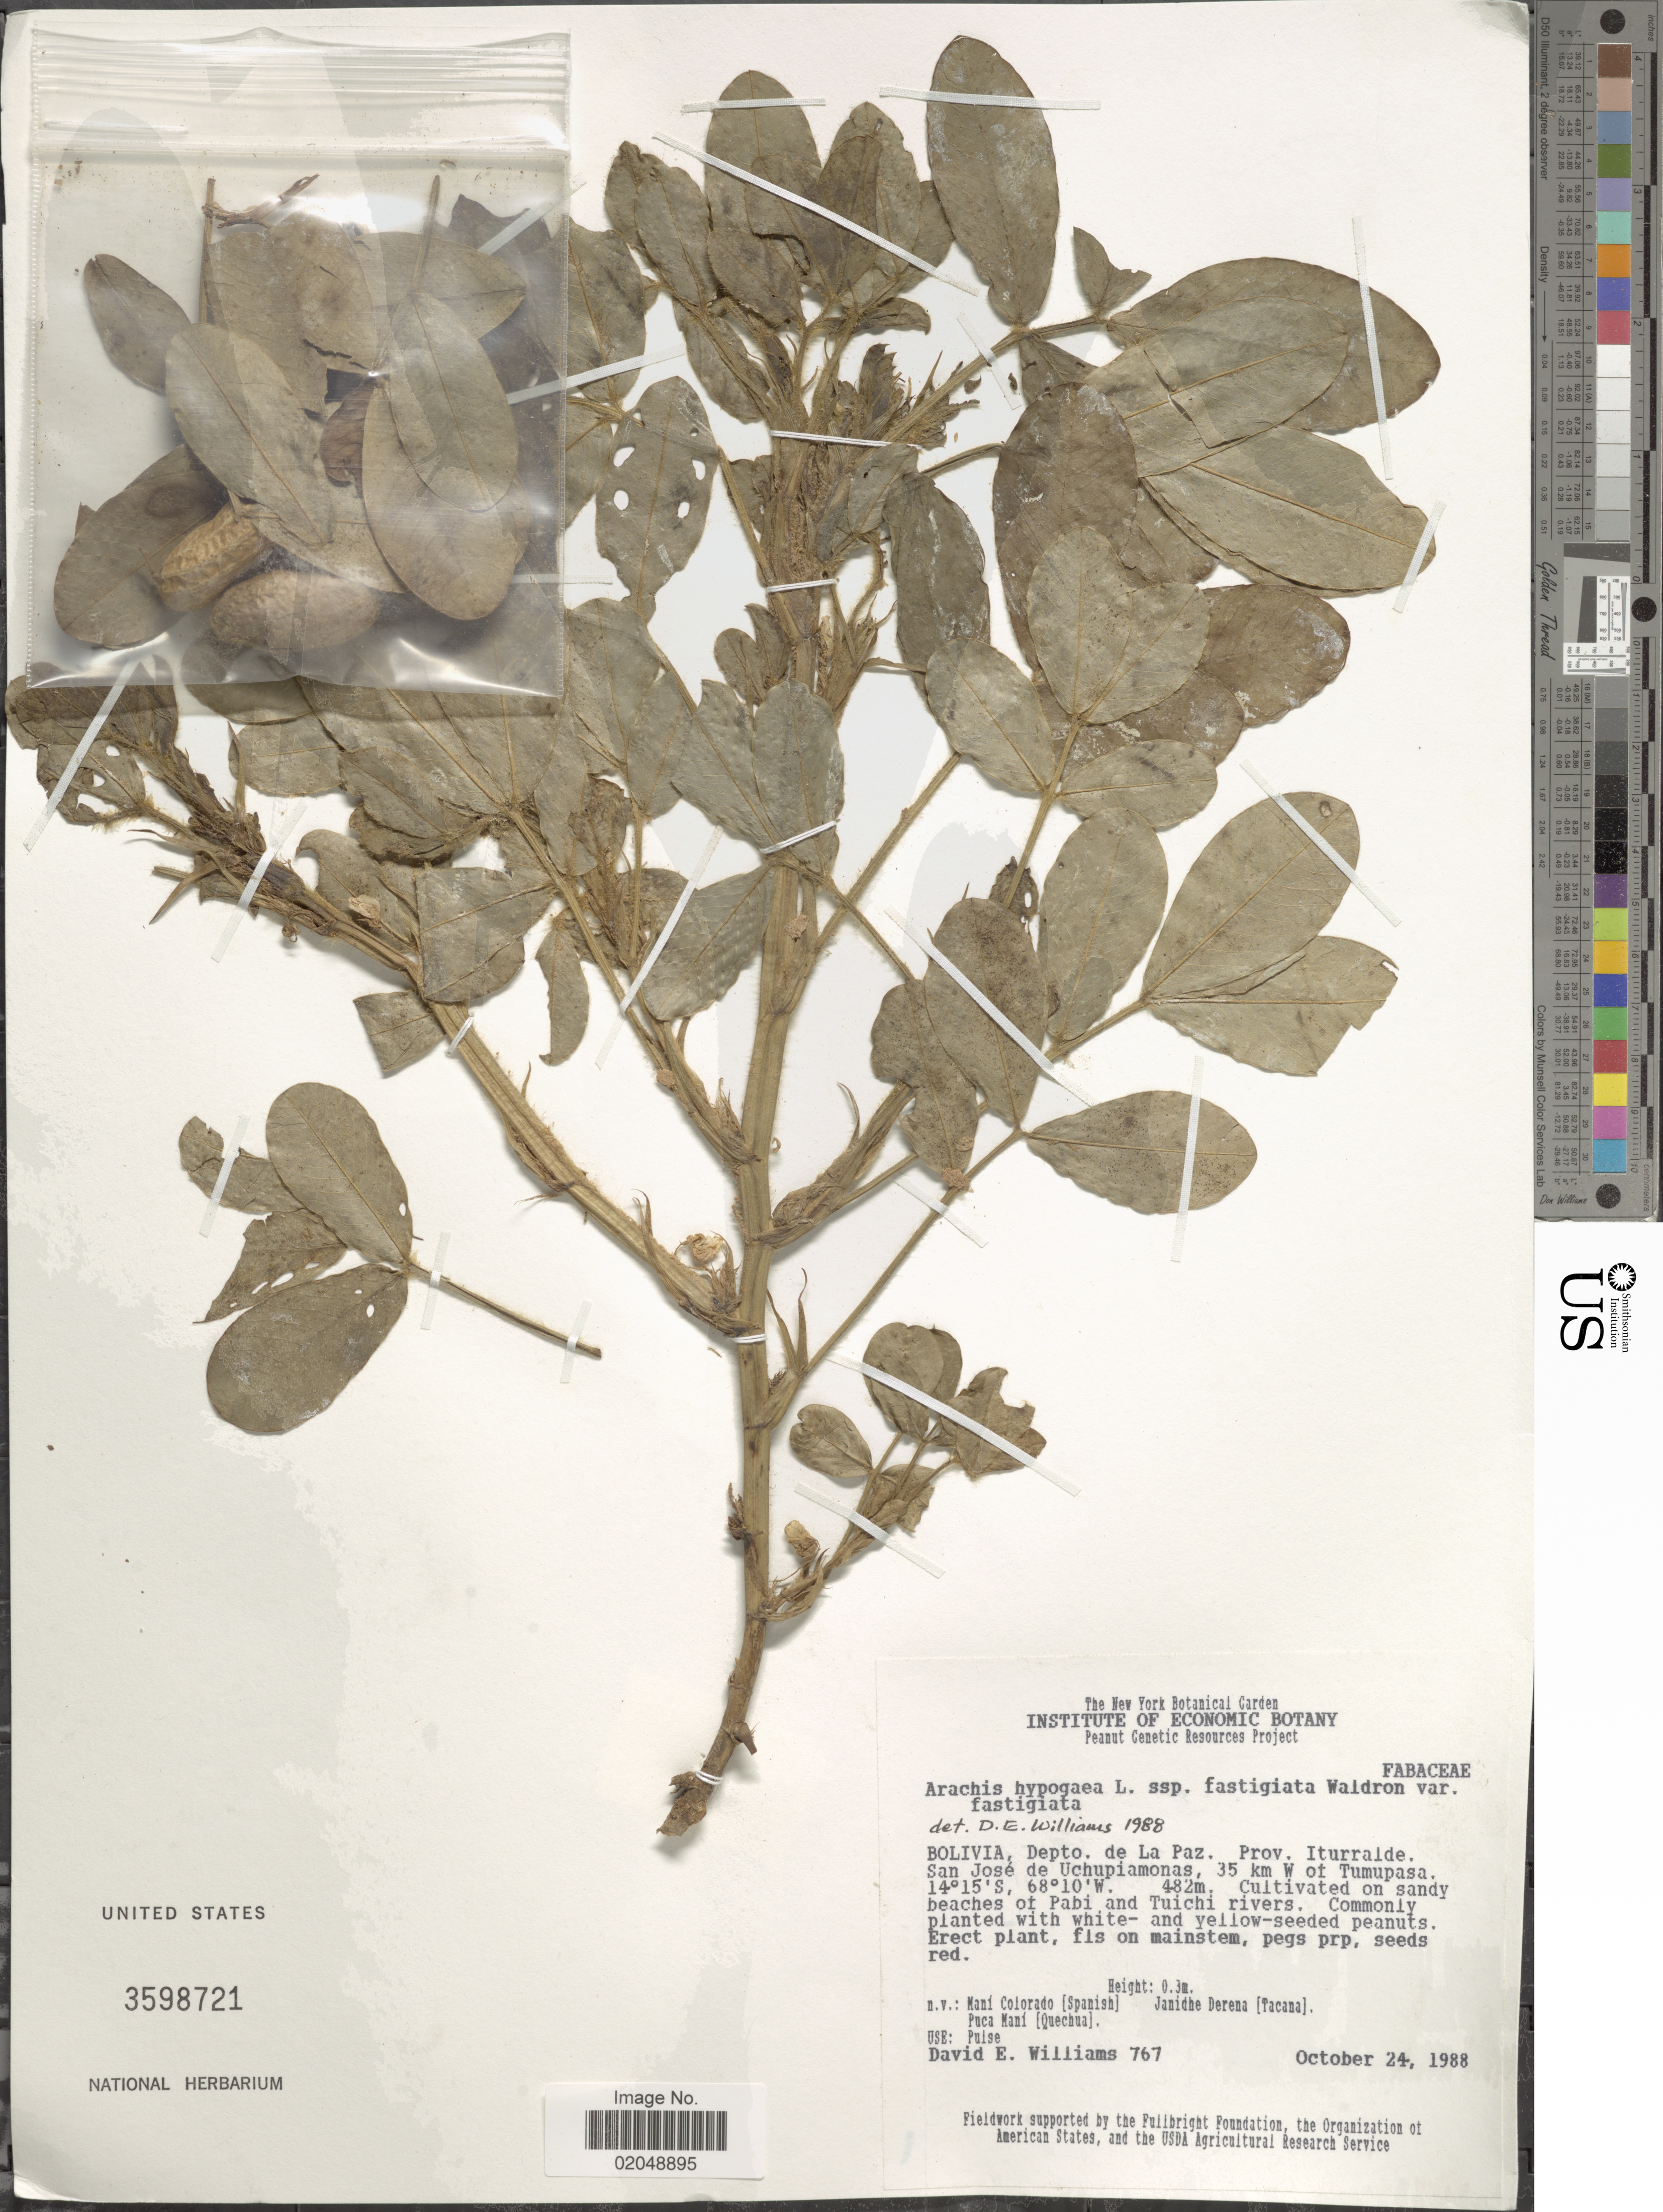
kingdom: Plantae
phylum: Tracheophyta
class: Magnoliopsida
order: Fabales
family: Fabaceae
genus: Arachis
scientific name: Arachis hypogaea var. fastigiata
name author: Krapov.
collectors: D. E. Williams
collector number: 767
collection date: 1988-10-24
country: Bolivia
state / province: La Paz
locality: Depto de La Paz. Prov. Iturralde San José de Uchupiamonas, 35 km W of Tumupasa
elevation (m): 482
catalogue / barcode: US 3598721